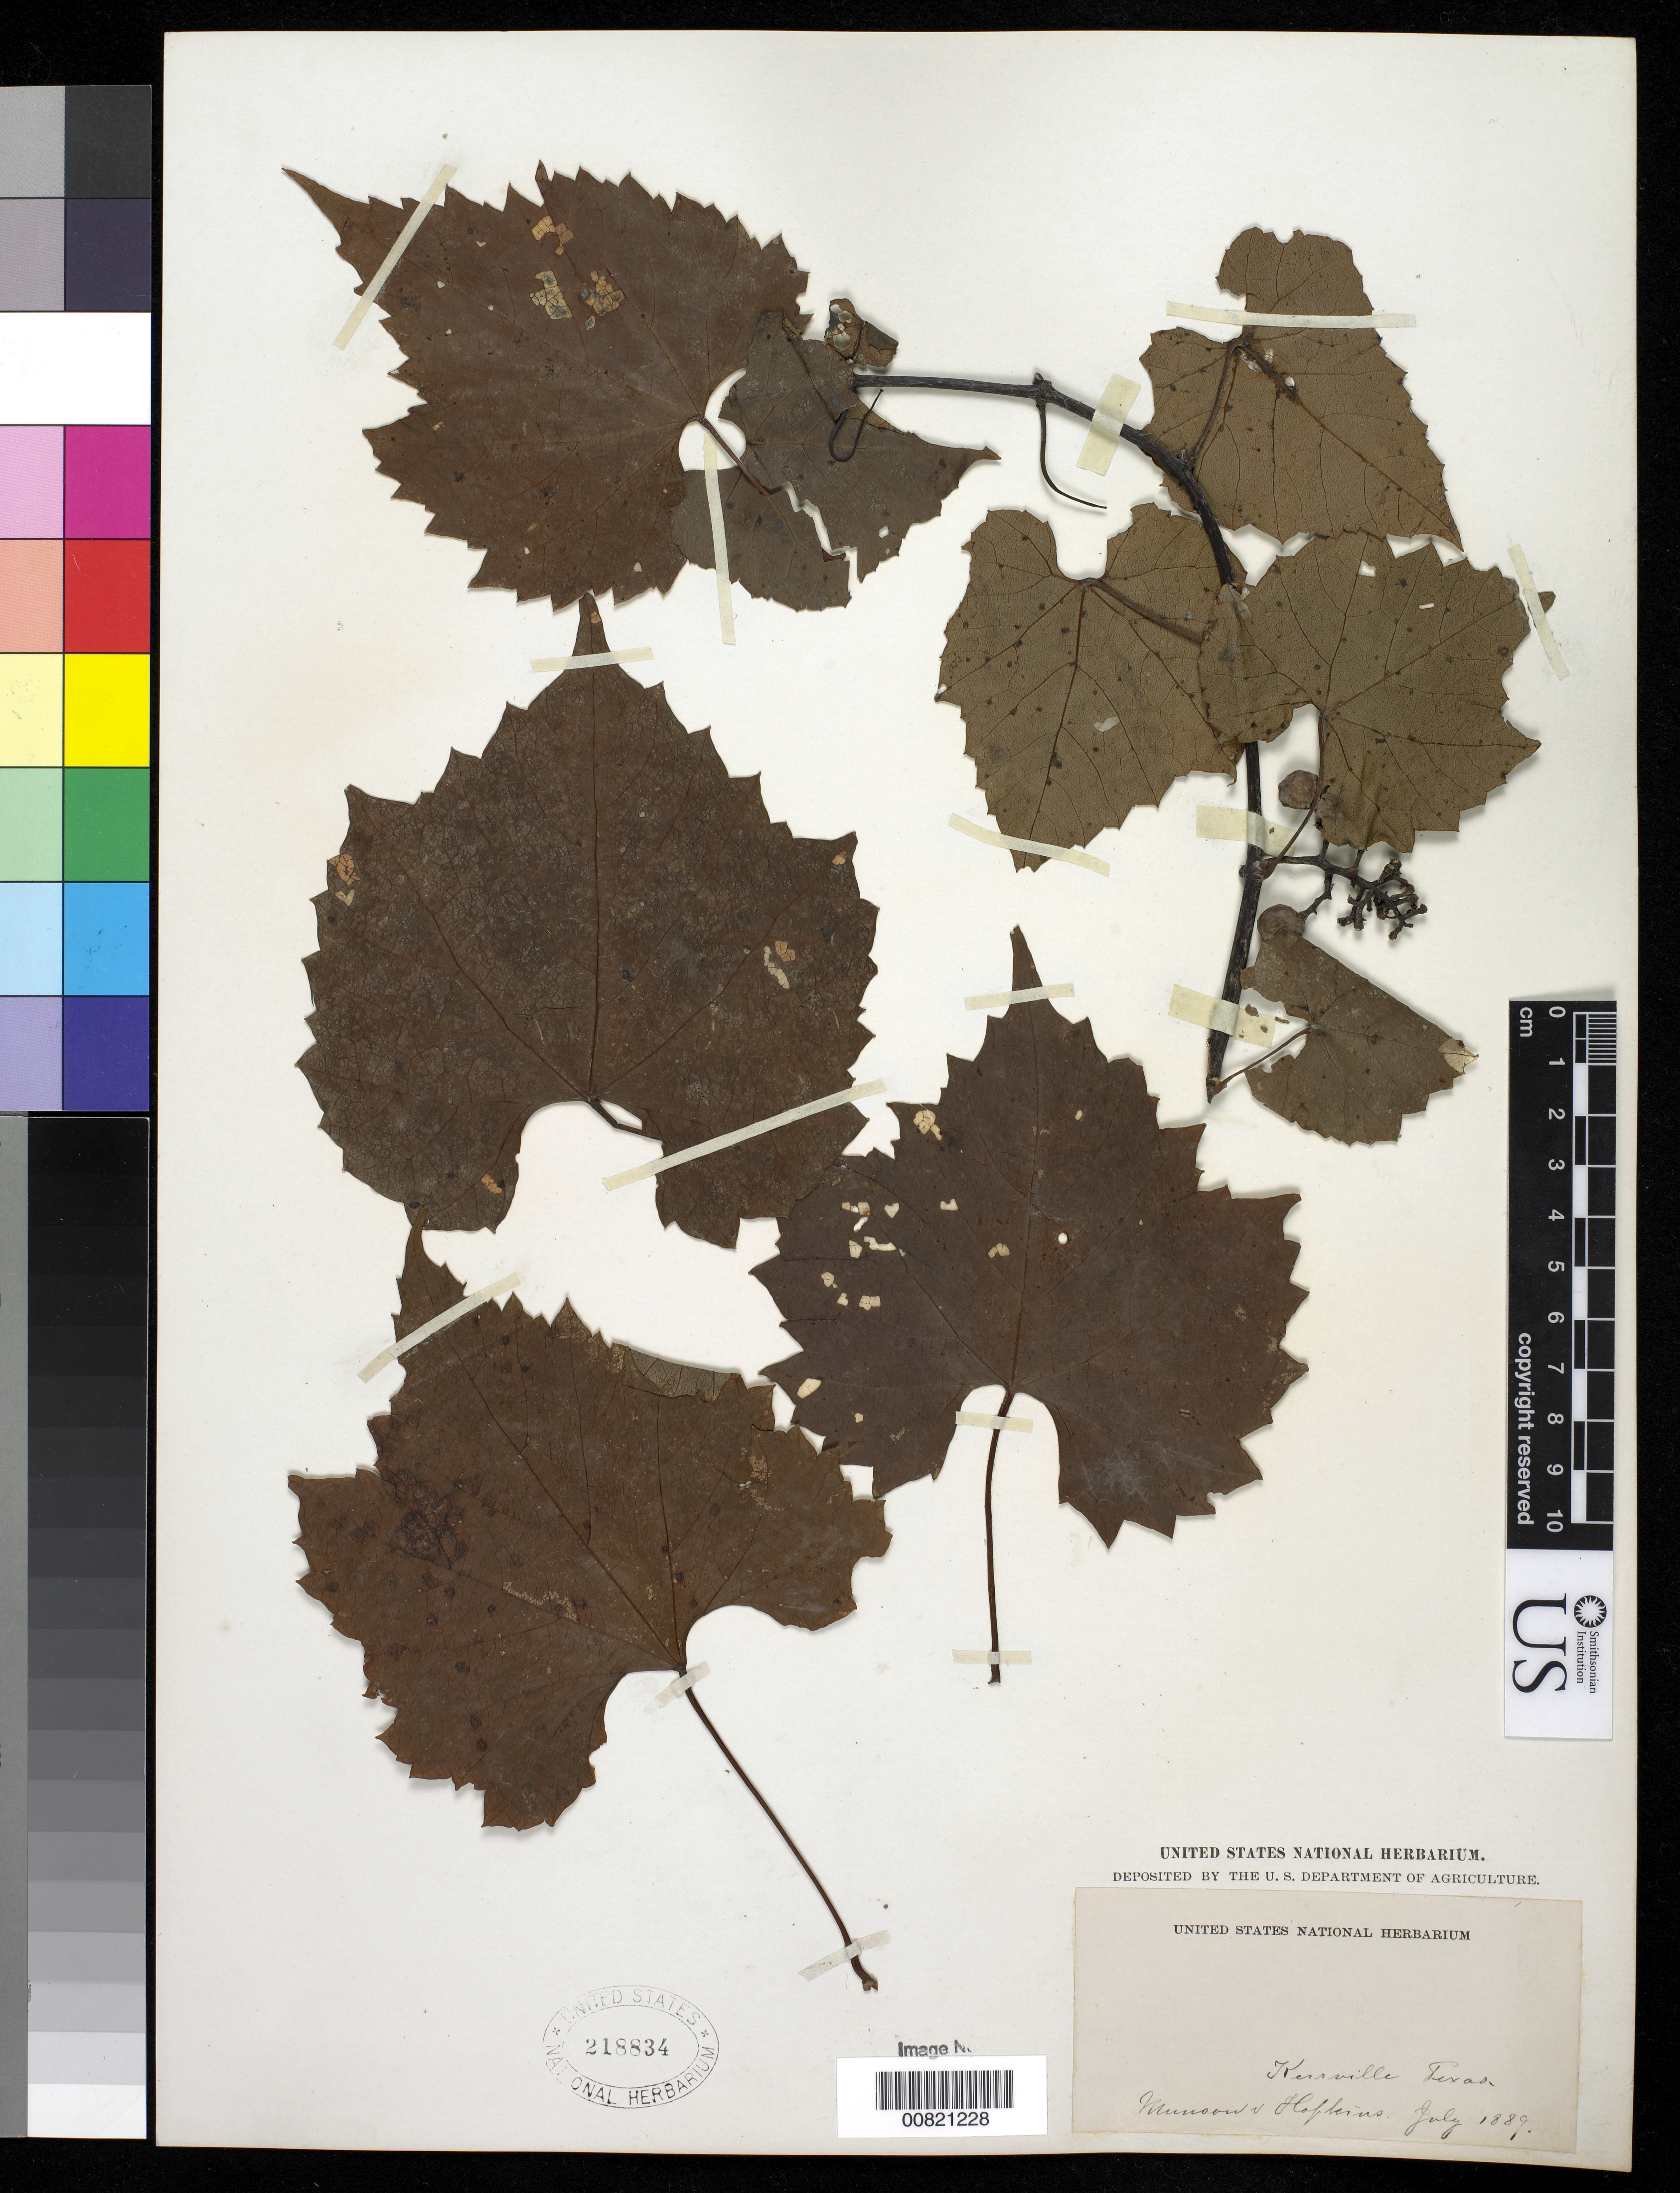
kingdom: Plantae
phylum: Tracheophyta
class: Magnoliopsida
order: Vitales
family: Vitaceae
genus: Vitis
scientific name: Vitis sp.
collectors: T. V. Munson & -. Hopkins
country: United States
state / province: Texas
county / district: Kerr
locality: Kerrville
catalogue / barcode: US 218834